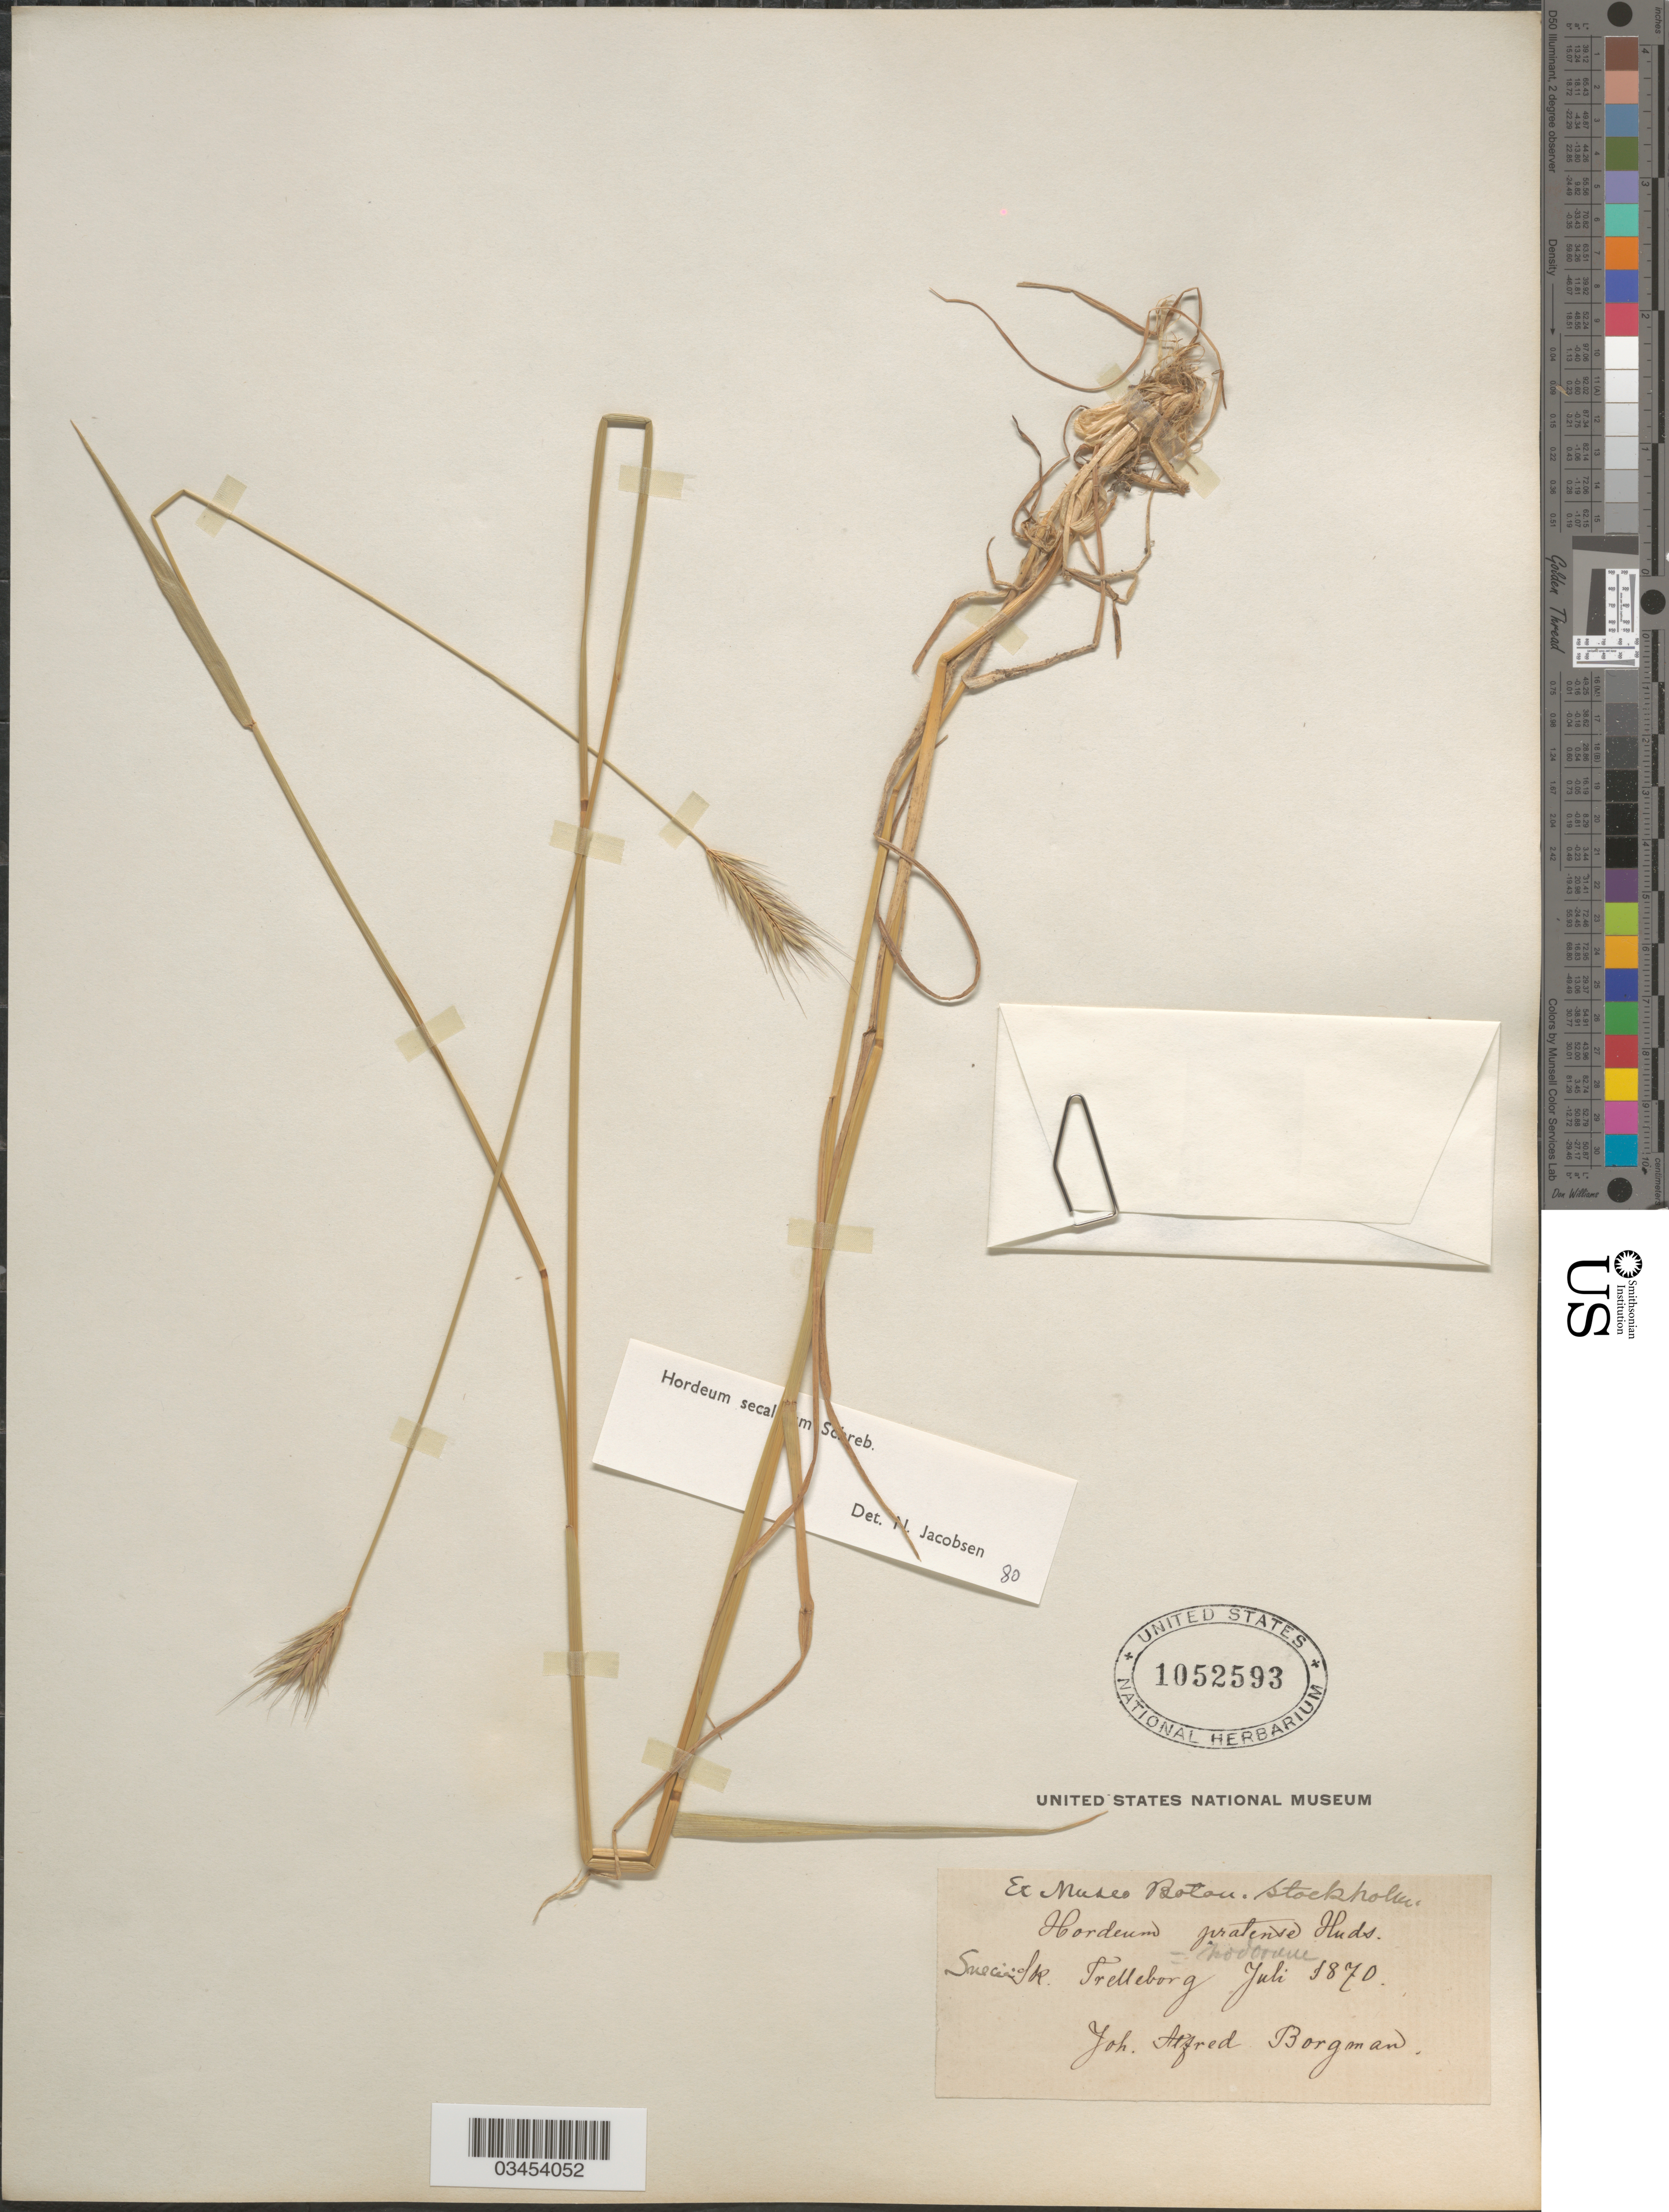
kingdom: Plantae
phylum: Tracheophyta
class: Liliopsida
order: Poales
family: Poaceae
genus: Hordeum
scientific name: Hordeum secalinum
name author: Schreb.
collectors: J. Borgman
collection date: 1870-07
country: Sweden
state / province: Skåne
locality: Suecia. Sk. Trelleborg.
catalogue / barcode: US 1052593